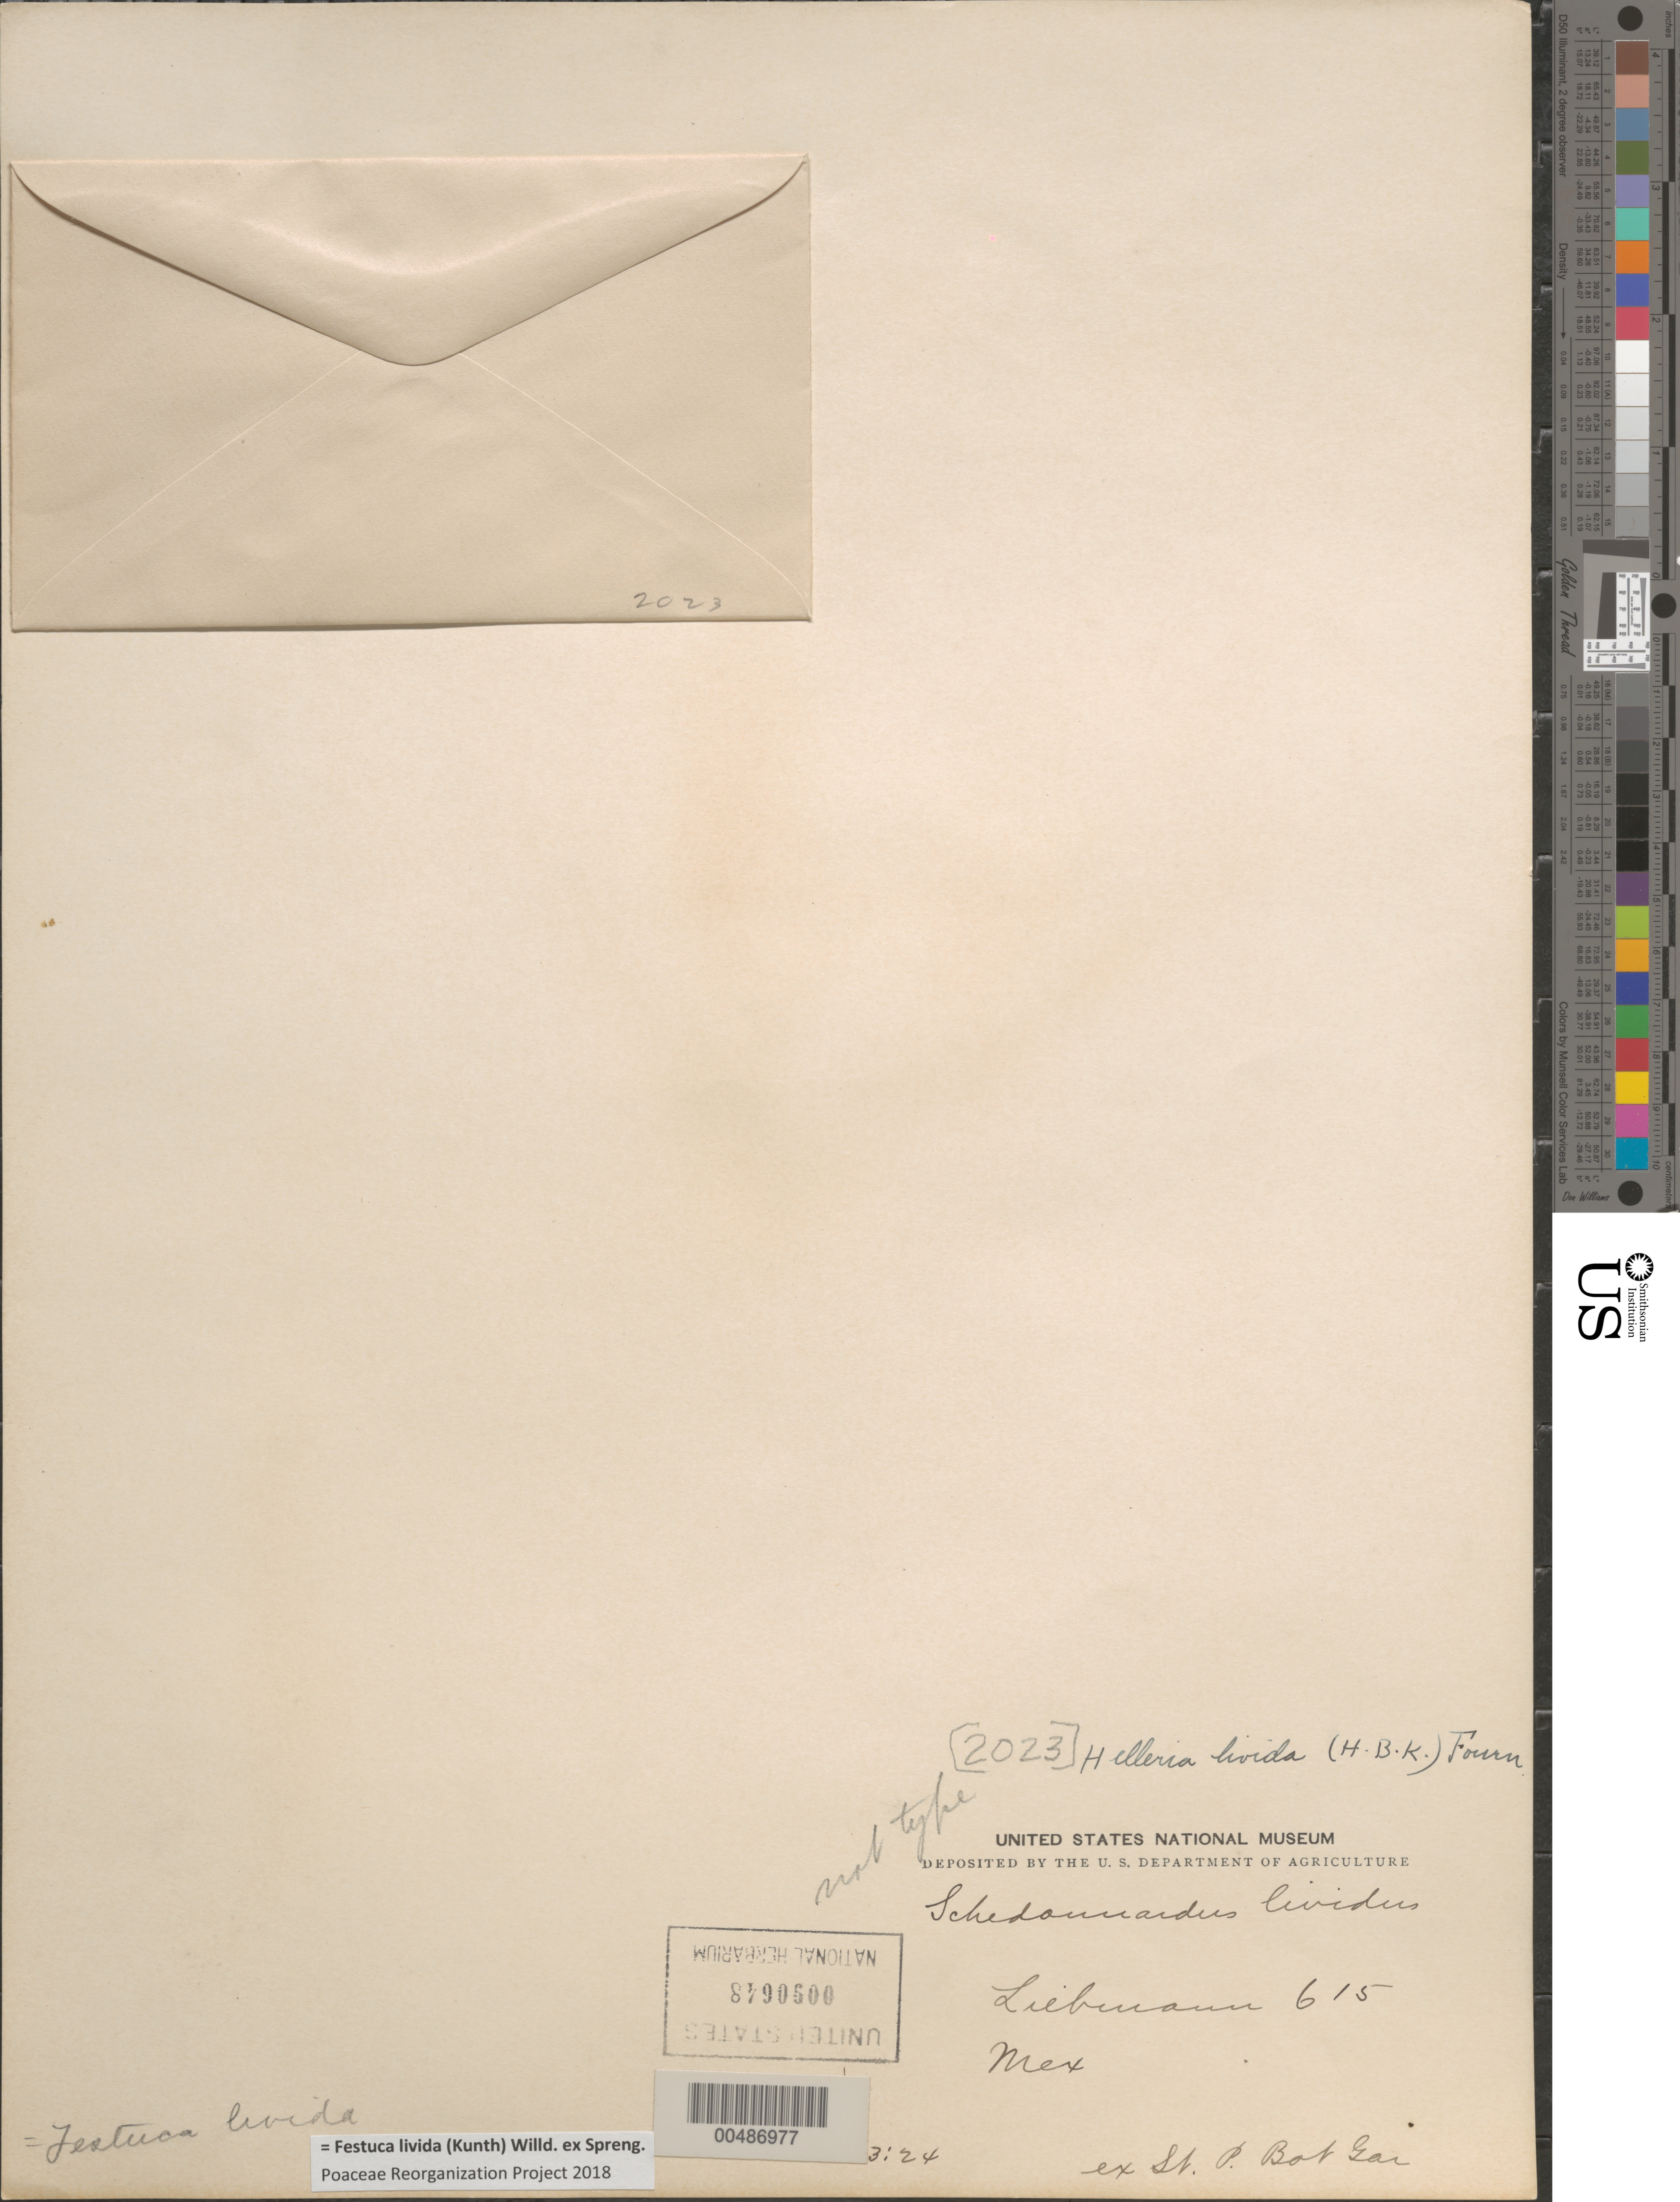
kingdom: Plantae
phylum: Tracheophyta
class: Liliopsida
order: Poales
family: Poaceae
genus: Festuca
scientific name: Festuca livida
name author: (Kunth) Willd.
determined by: Poaceae Reorganization Project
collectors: F. M. Liebmann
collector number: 615 [2023]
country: Mexico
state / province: Jalisco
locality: San Ramon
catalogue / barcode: US 90648